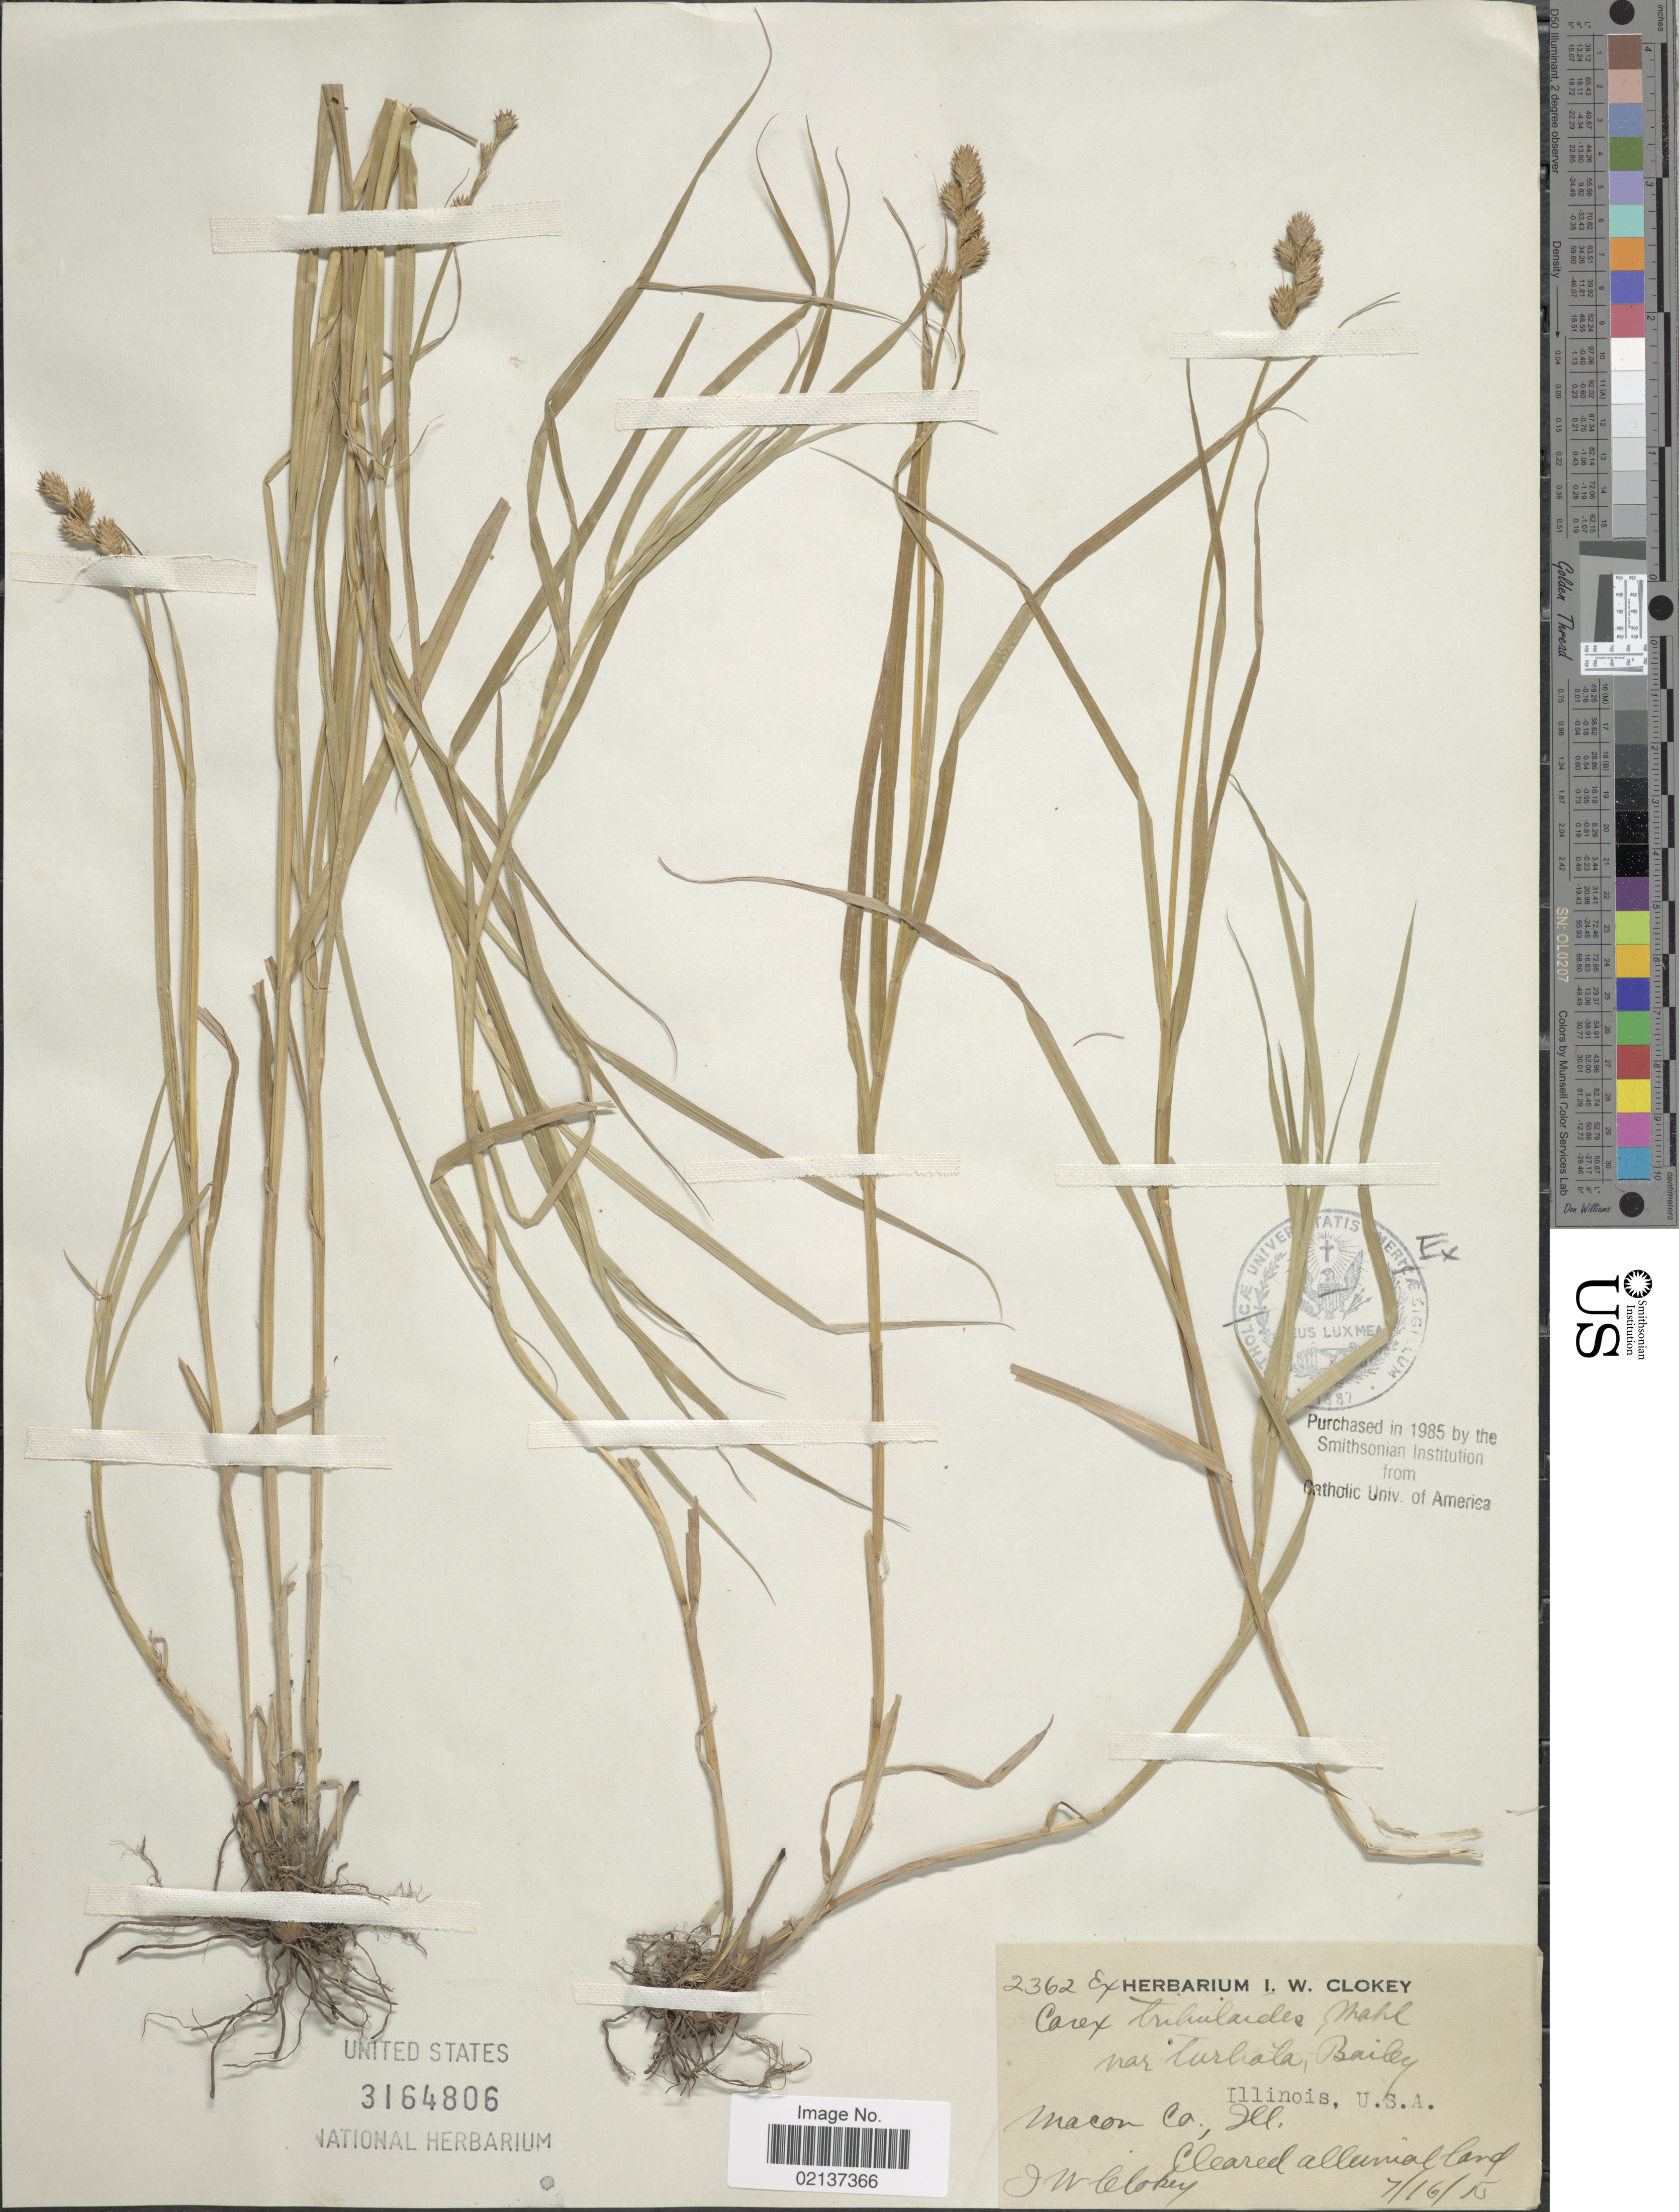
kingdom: Plantae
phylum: Tracheophyta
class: Liliopsida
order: Poales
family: Cyperaceae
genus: Carex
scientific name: Carex tribuloides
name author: Wahlenb.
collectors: I. W. Clokey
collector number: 2362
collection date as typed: Transcribed d/m/y: 16/7/15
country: United States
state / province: Illinois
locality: Macon Co, Ill.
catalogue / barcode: US 3164806